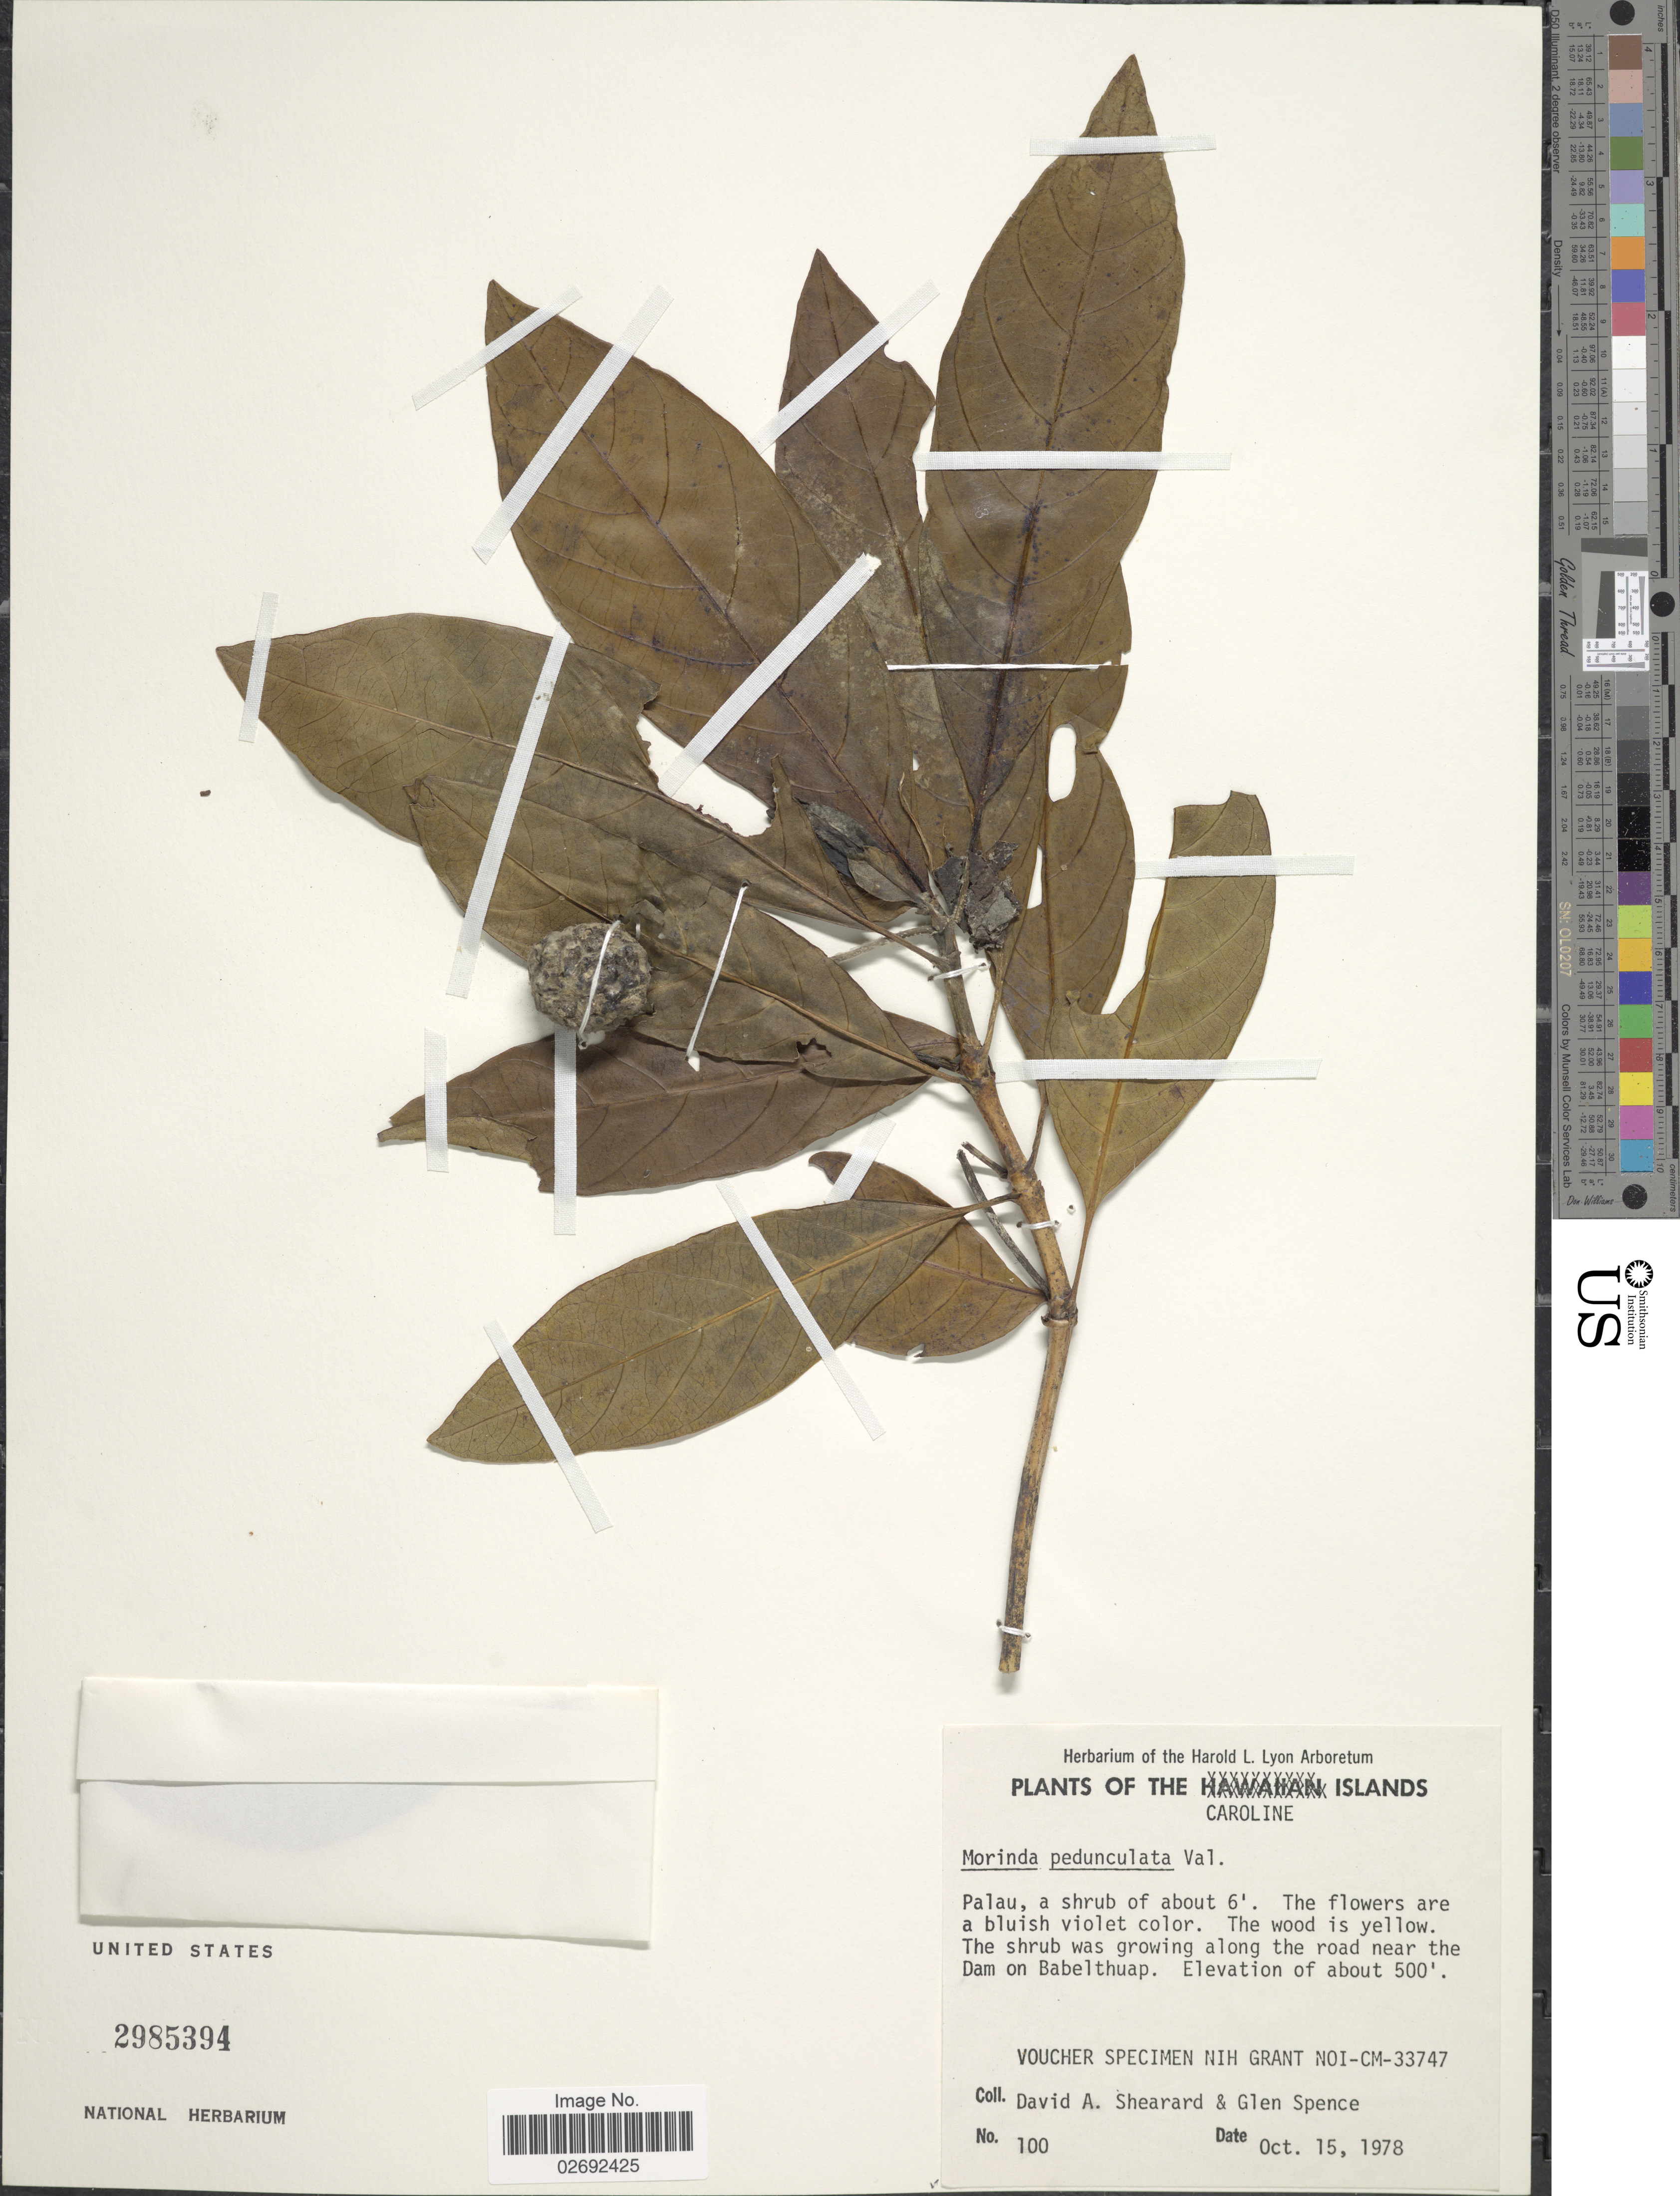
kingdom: Plantae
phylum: Tracheophyta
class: Magnoliopsida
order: Gentianales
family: Rubiaceae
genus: Morinda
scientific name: Morinda pedunculata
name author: Valeton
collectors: D. Shearard & G. Spence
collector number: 100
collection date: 1978-10-15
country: Palau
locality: Caroline Islands. Palau. The shrub was growing along the road near the Dam on Babelthaup.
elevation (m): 152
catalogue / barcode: US 2985394